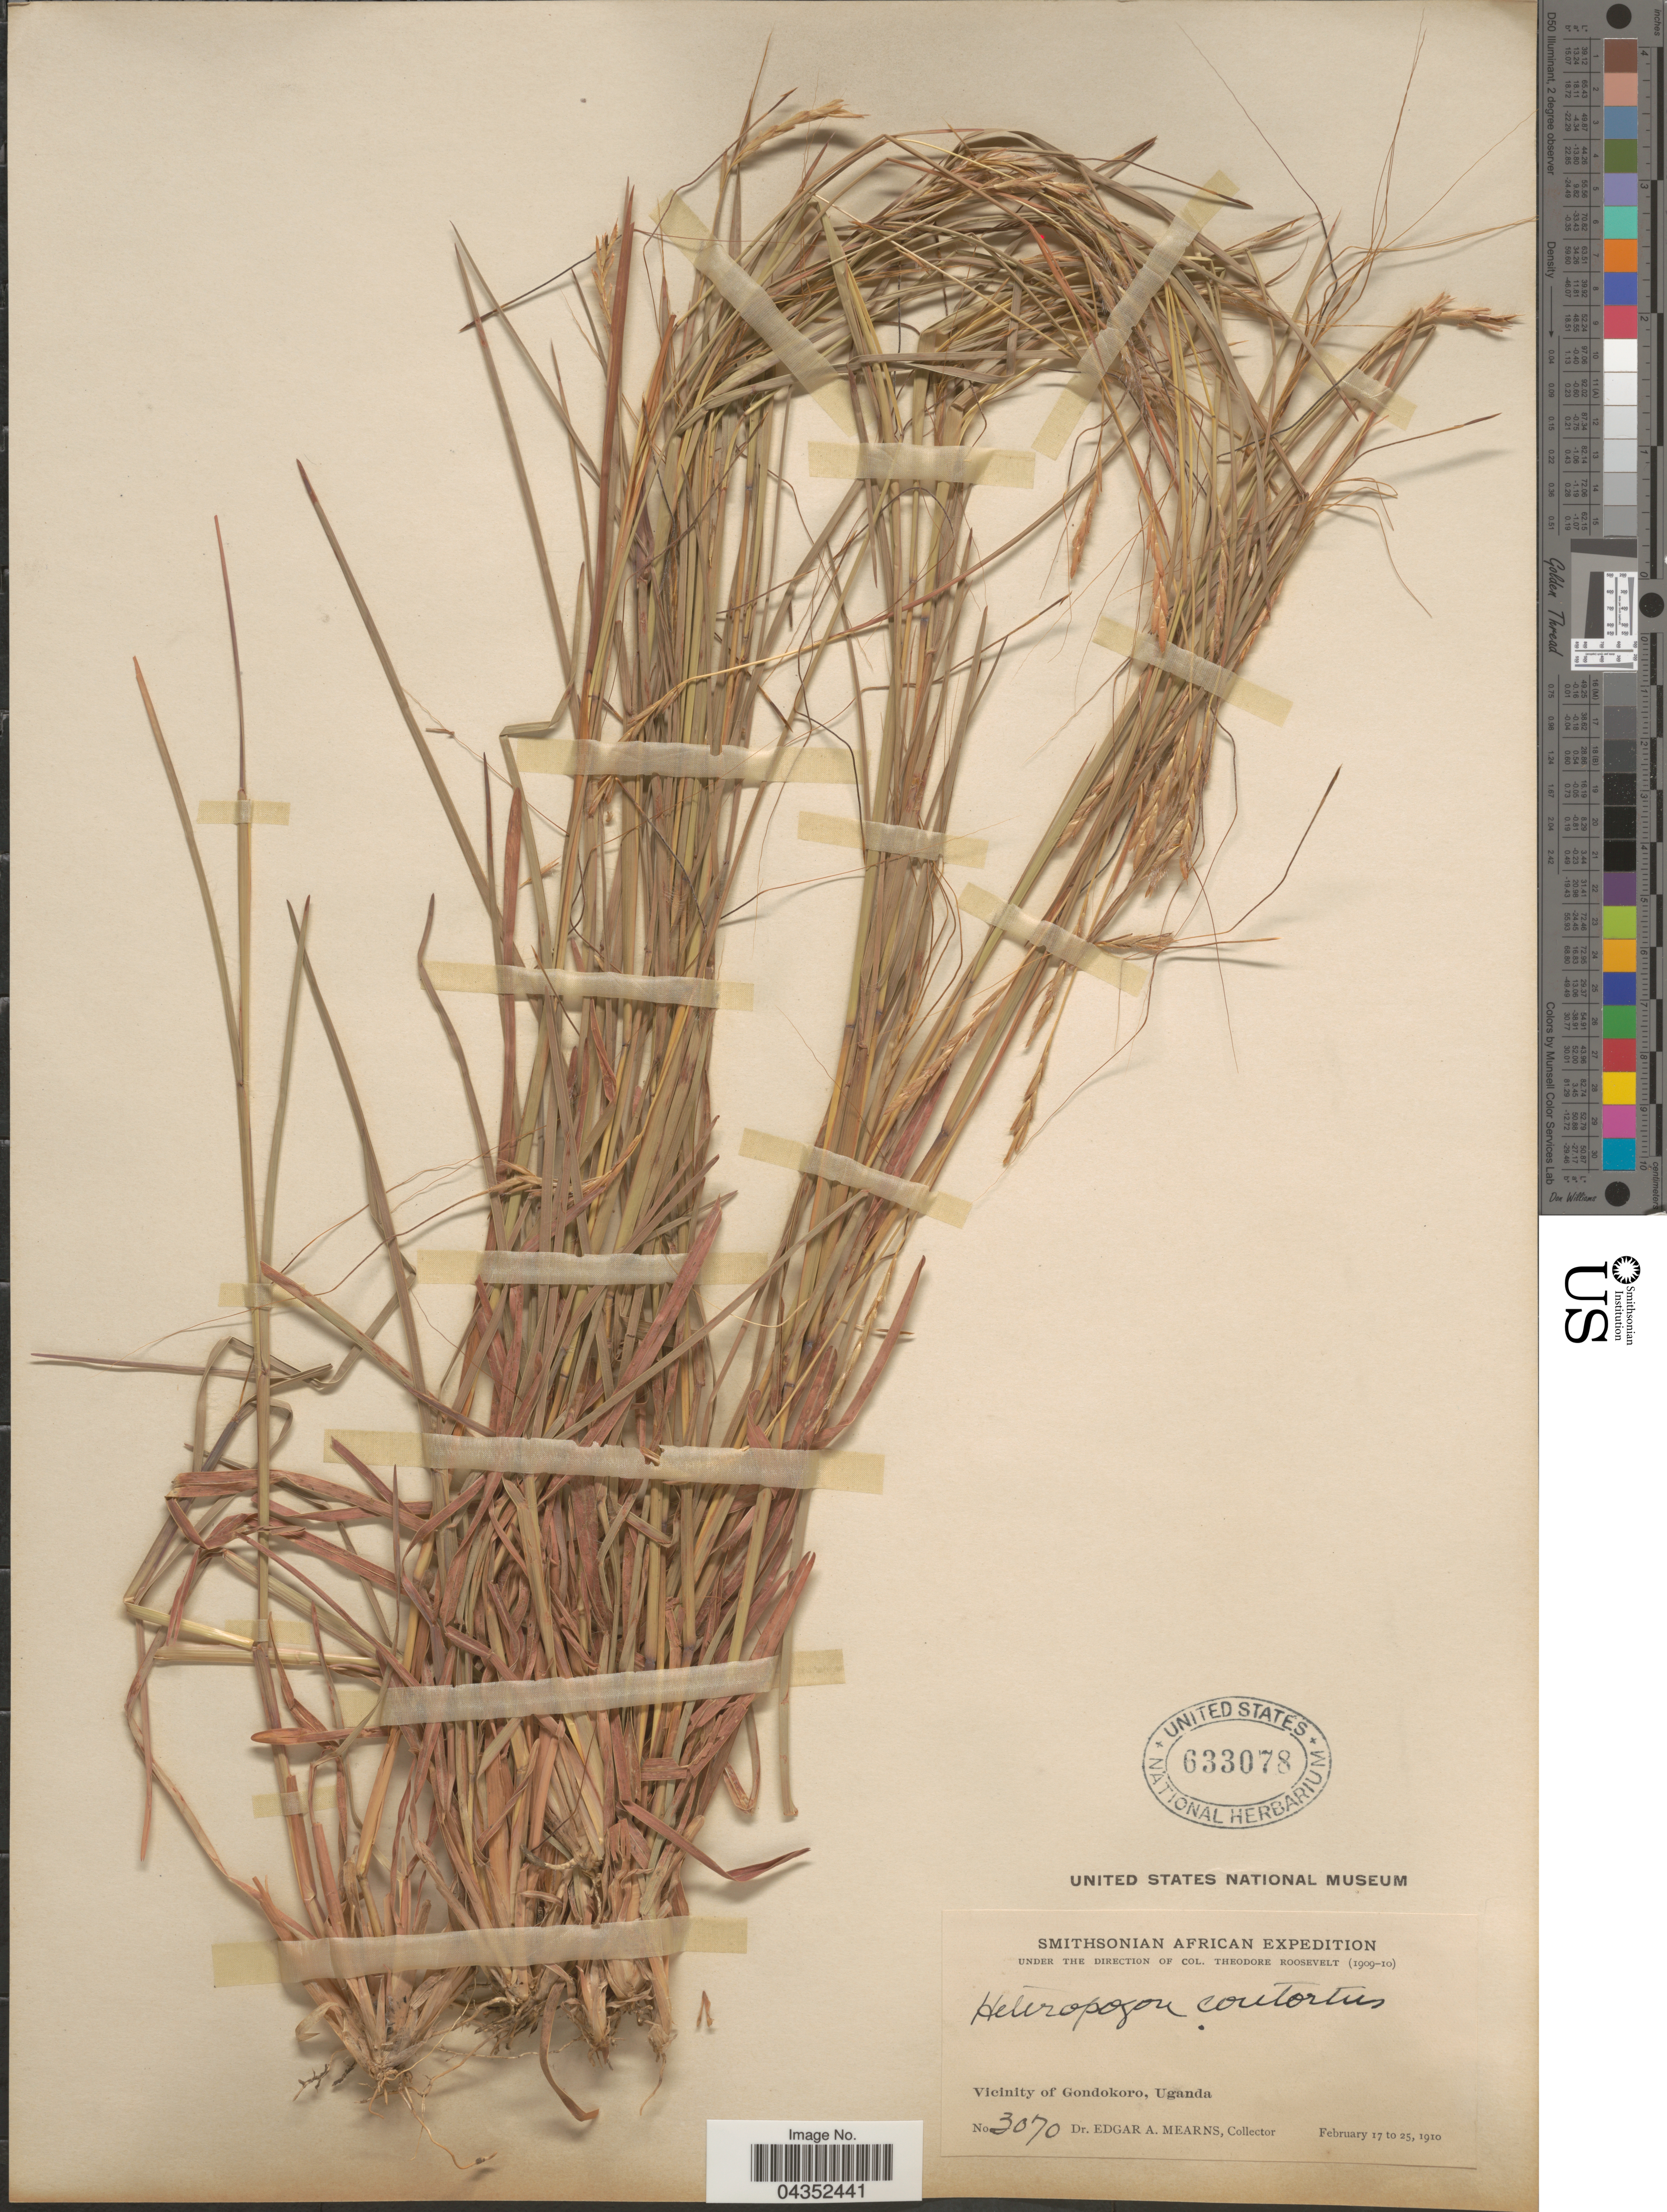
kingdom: Plantae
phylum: Tracheophyta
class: Liliopsida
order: Poales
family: Poaceae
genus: Heteropogon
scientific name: Heteropogon contortus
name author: (L.) P. Beauv. ex Roem. & Schult.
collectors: E. A. Mearns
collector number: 3070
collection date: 1910-02-17/1910-02-25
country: Uganda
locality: Smithsonian African Expedition. Vicinity of Gondokoro.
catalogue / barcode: US 633078